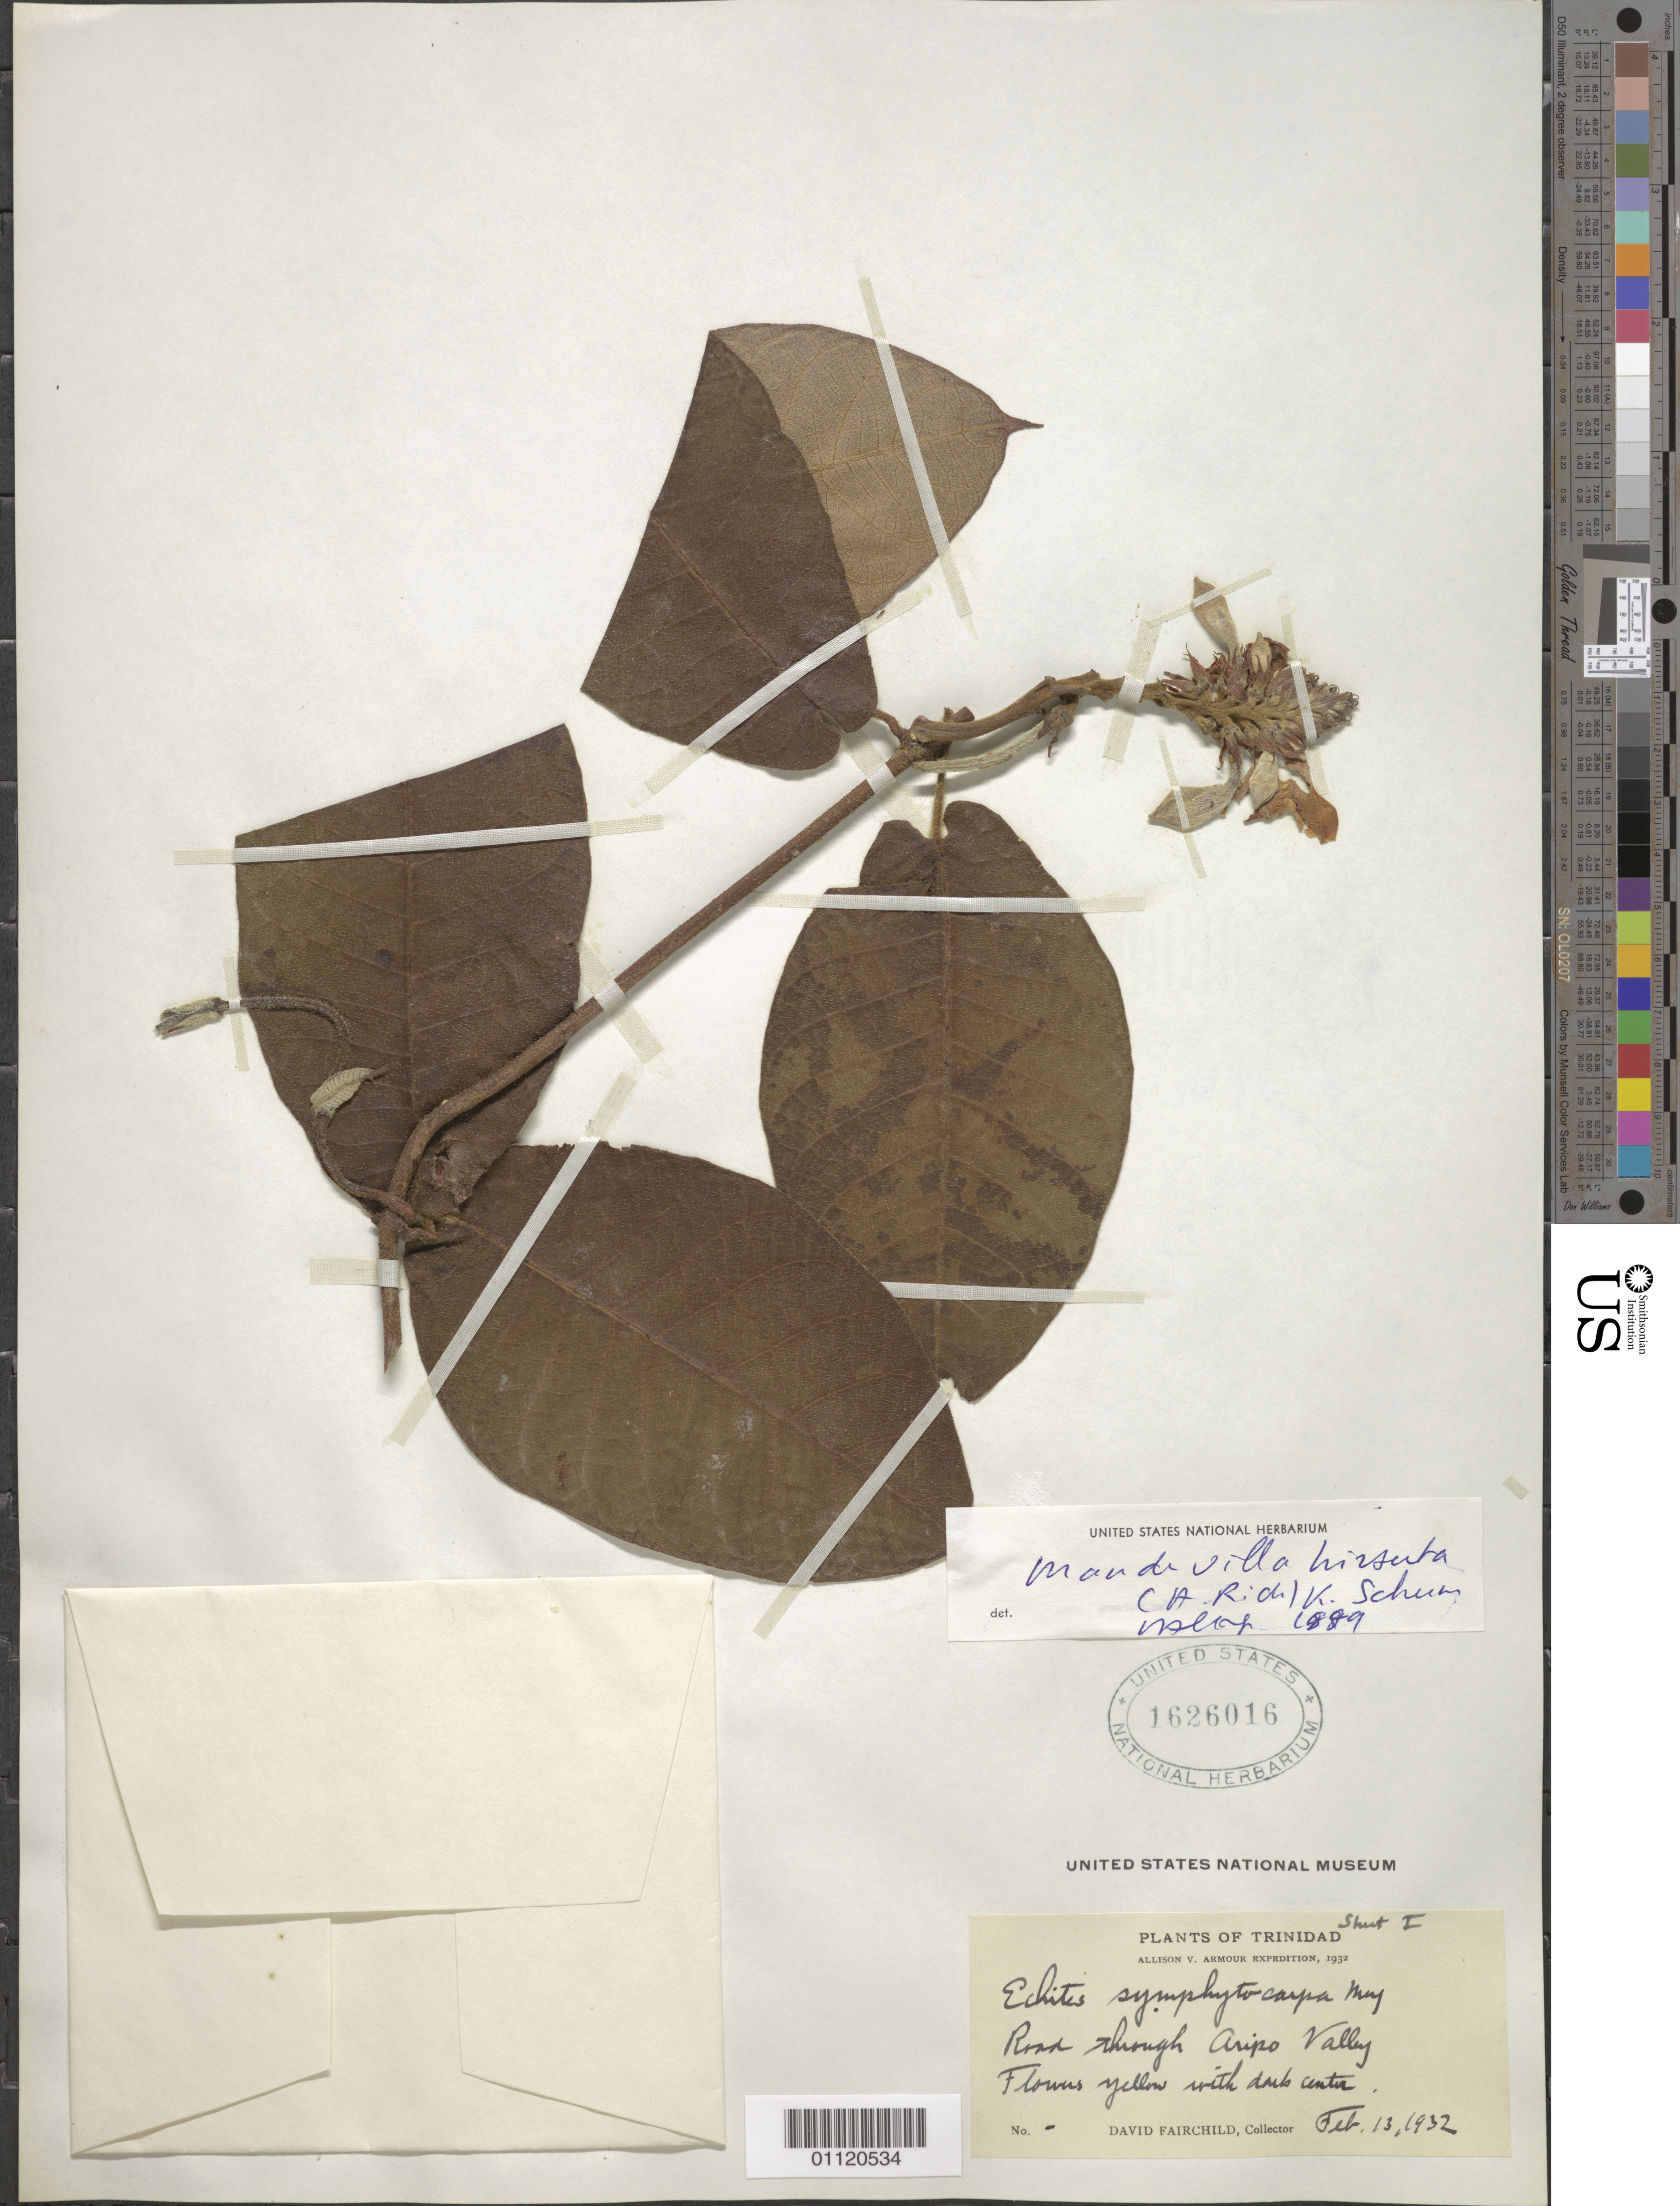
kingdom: Plantae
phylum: Tracheophyta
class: Magnoliopsida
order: Gentianales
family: Apocynaceae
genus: Mandevilla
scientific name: Mandevilla hirsuta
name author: (Rich.) K. Schum.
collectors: D. Fairchild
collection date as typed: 13 Feb 1932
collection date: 1932-02-13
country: Trinidad and Tobago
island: Trinidad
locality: Road through Aripo Valley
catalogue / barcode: US 1626016